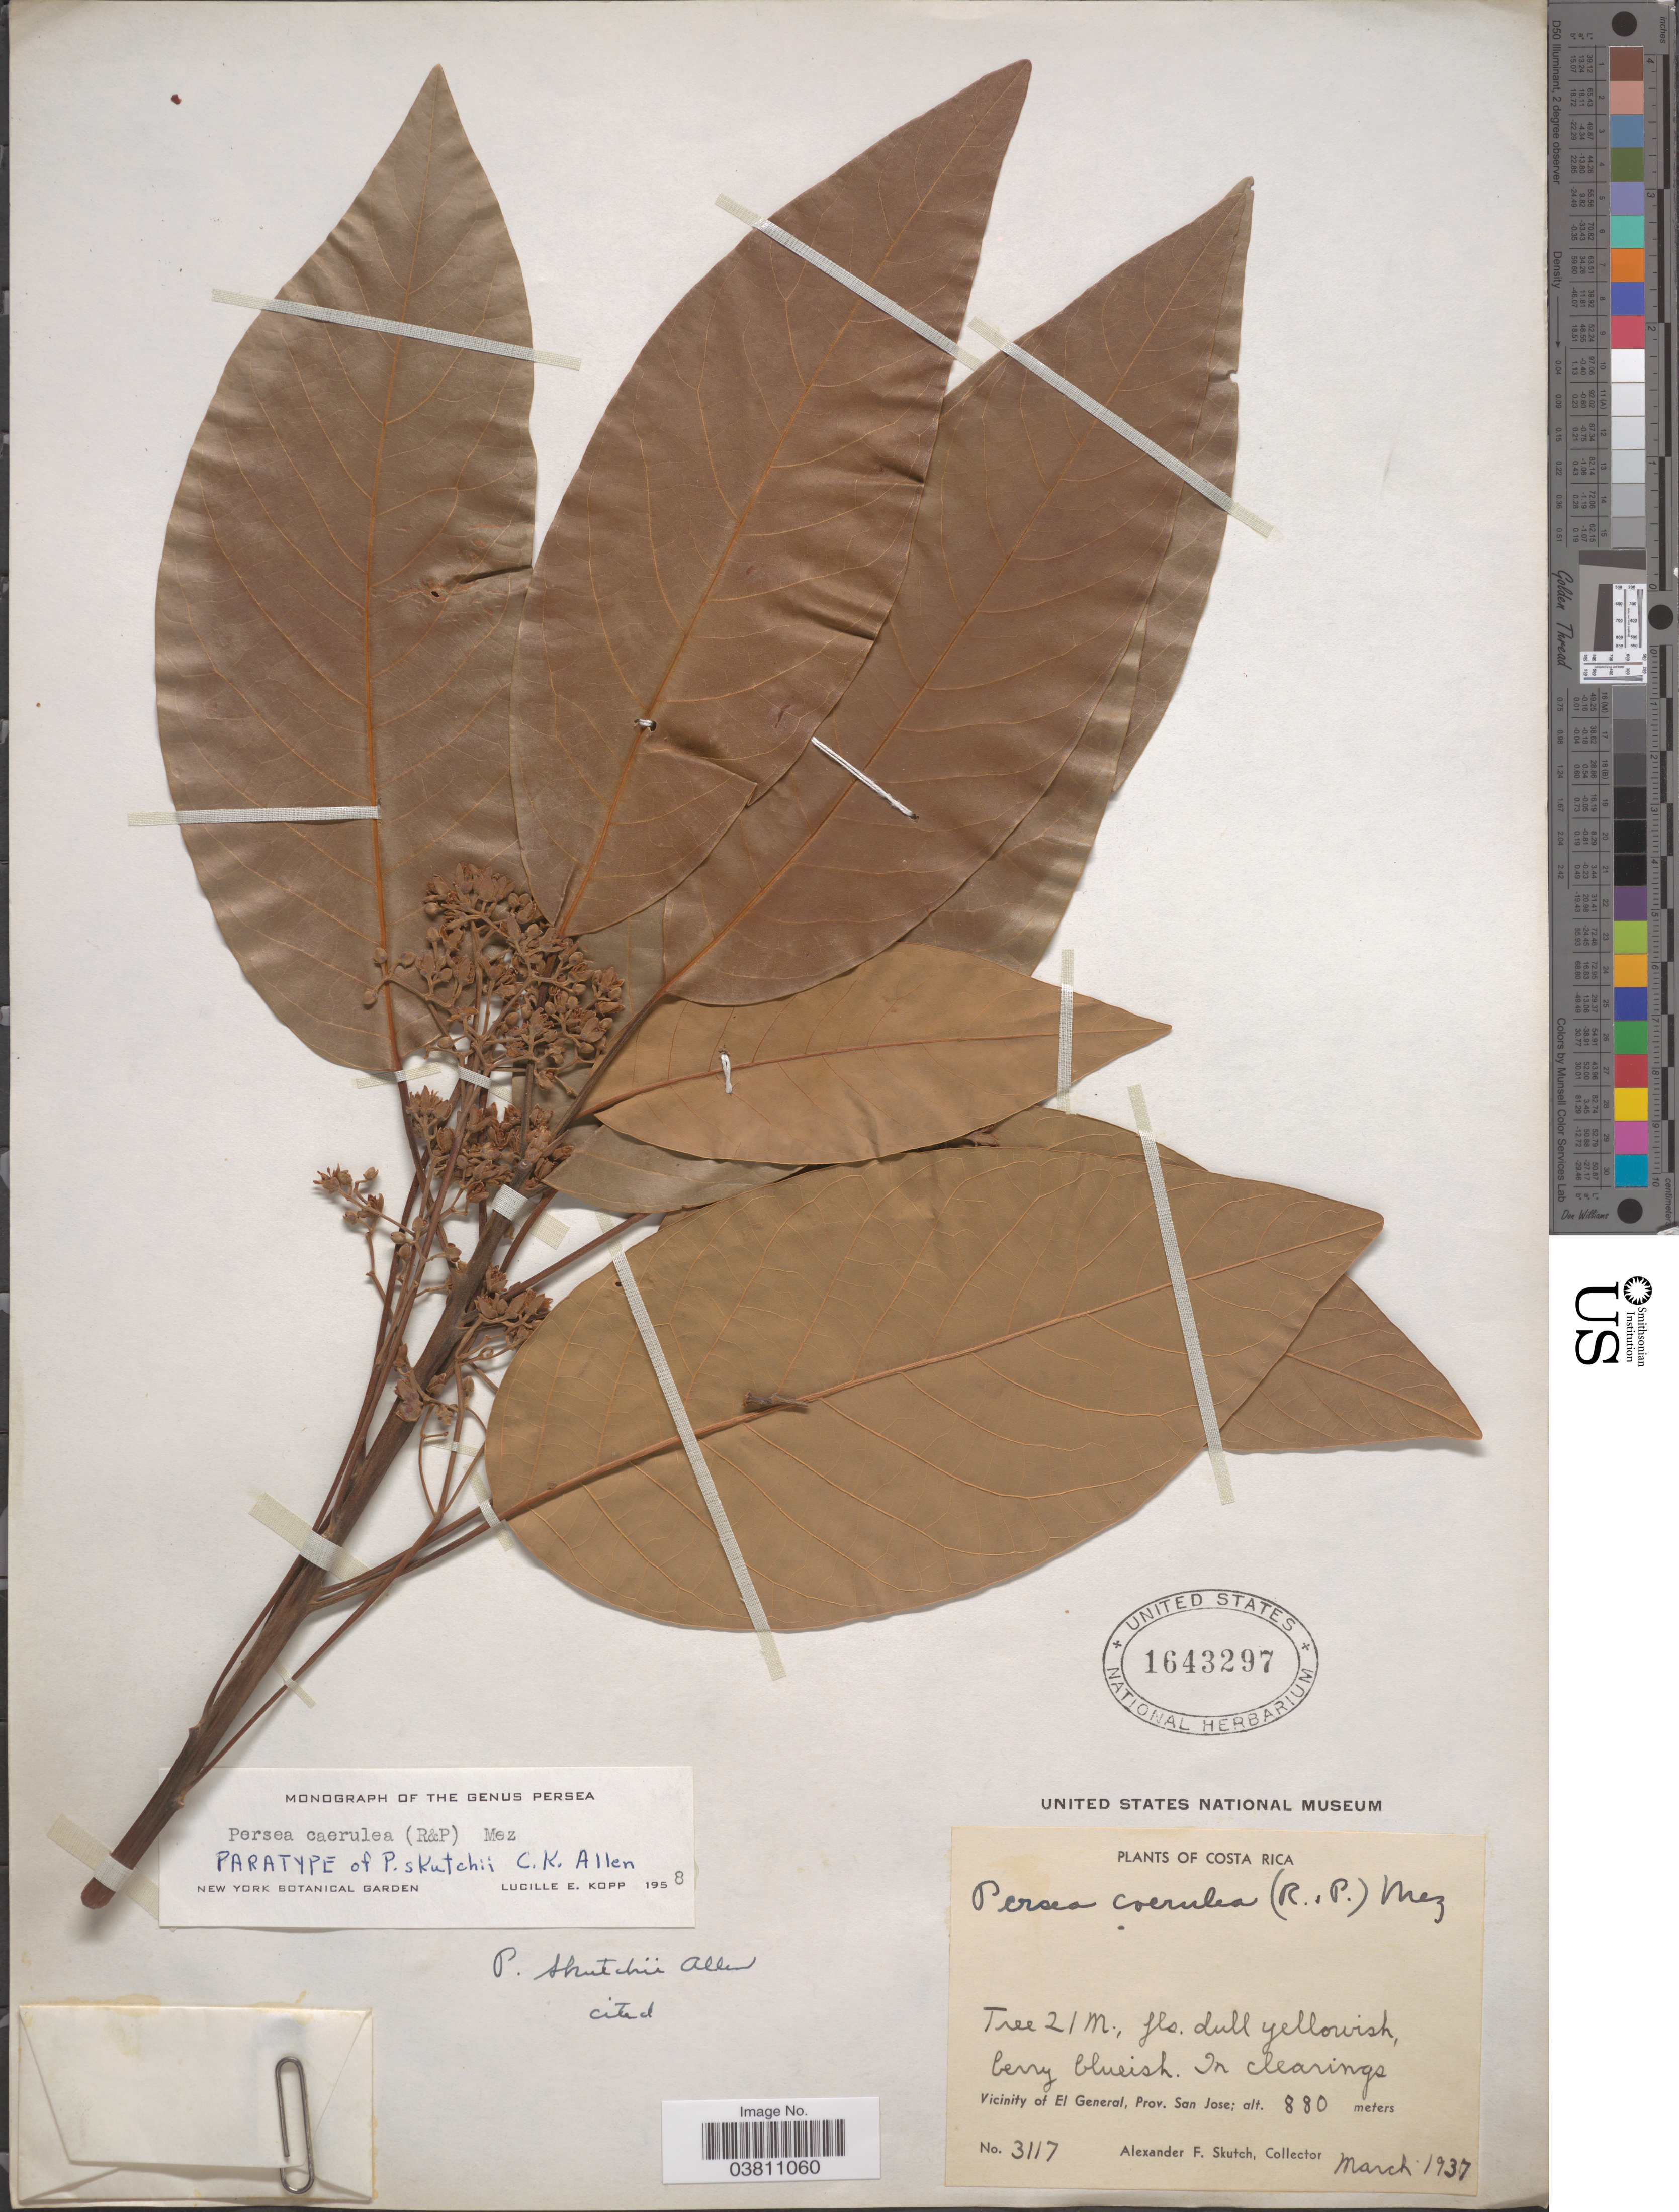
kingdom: Plantae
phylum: Tracheophyta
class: Magnoliopsida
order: Laurales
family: Lauraceae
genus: Persea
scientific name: Persea caerulea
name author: (Ruiz & Pav.) Mez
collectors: A. F. Skutch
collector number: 3117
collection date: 1937-03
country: Costa Rica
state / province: San José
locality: Vicinity of El General.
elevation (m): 880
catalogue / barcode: US 1643297